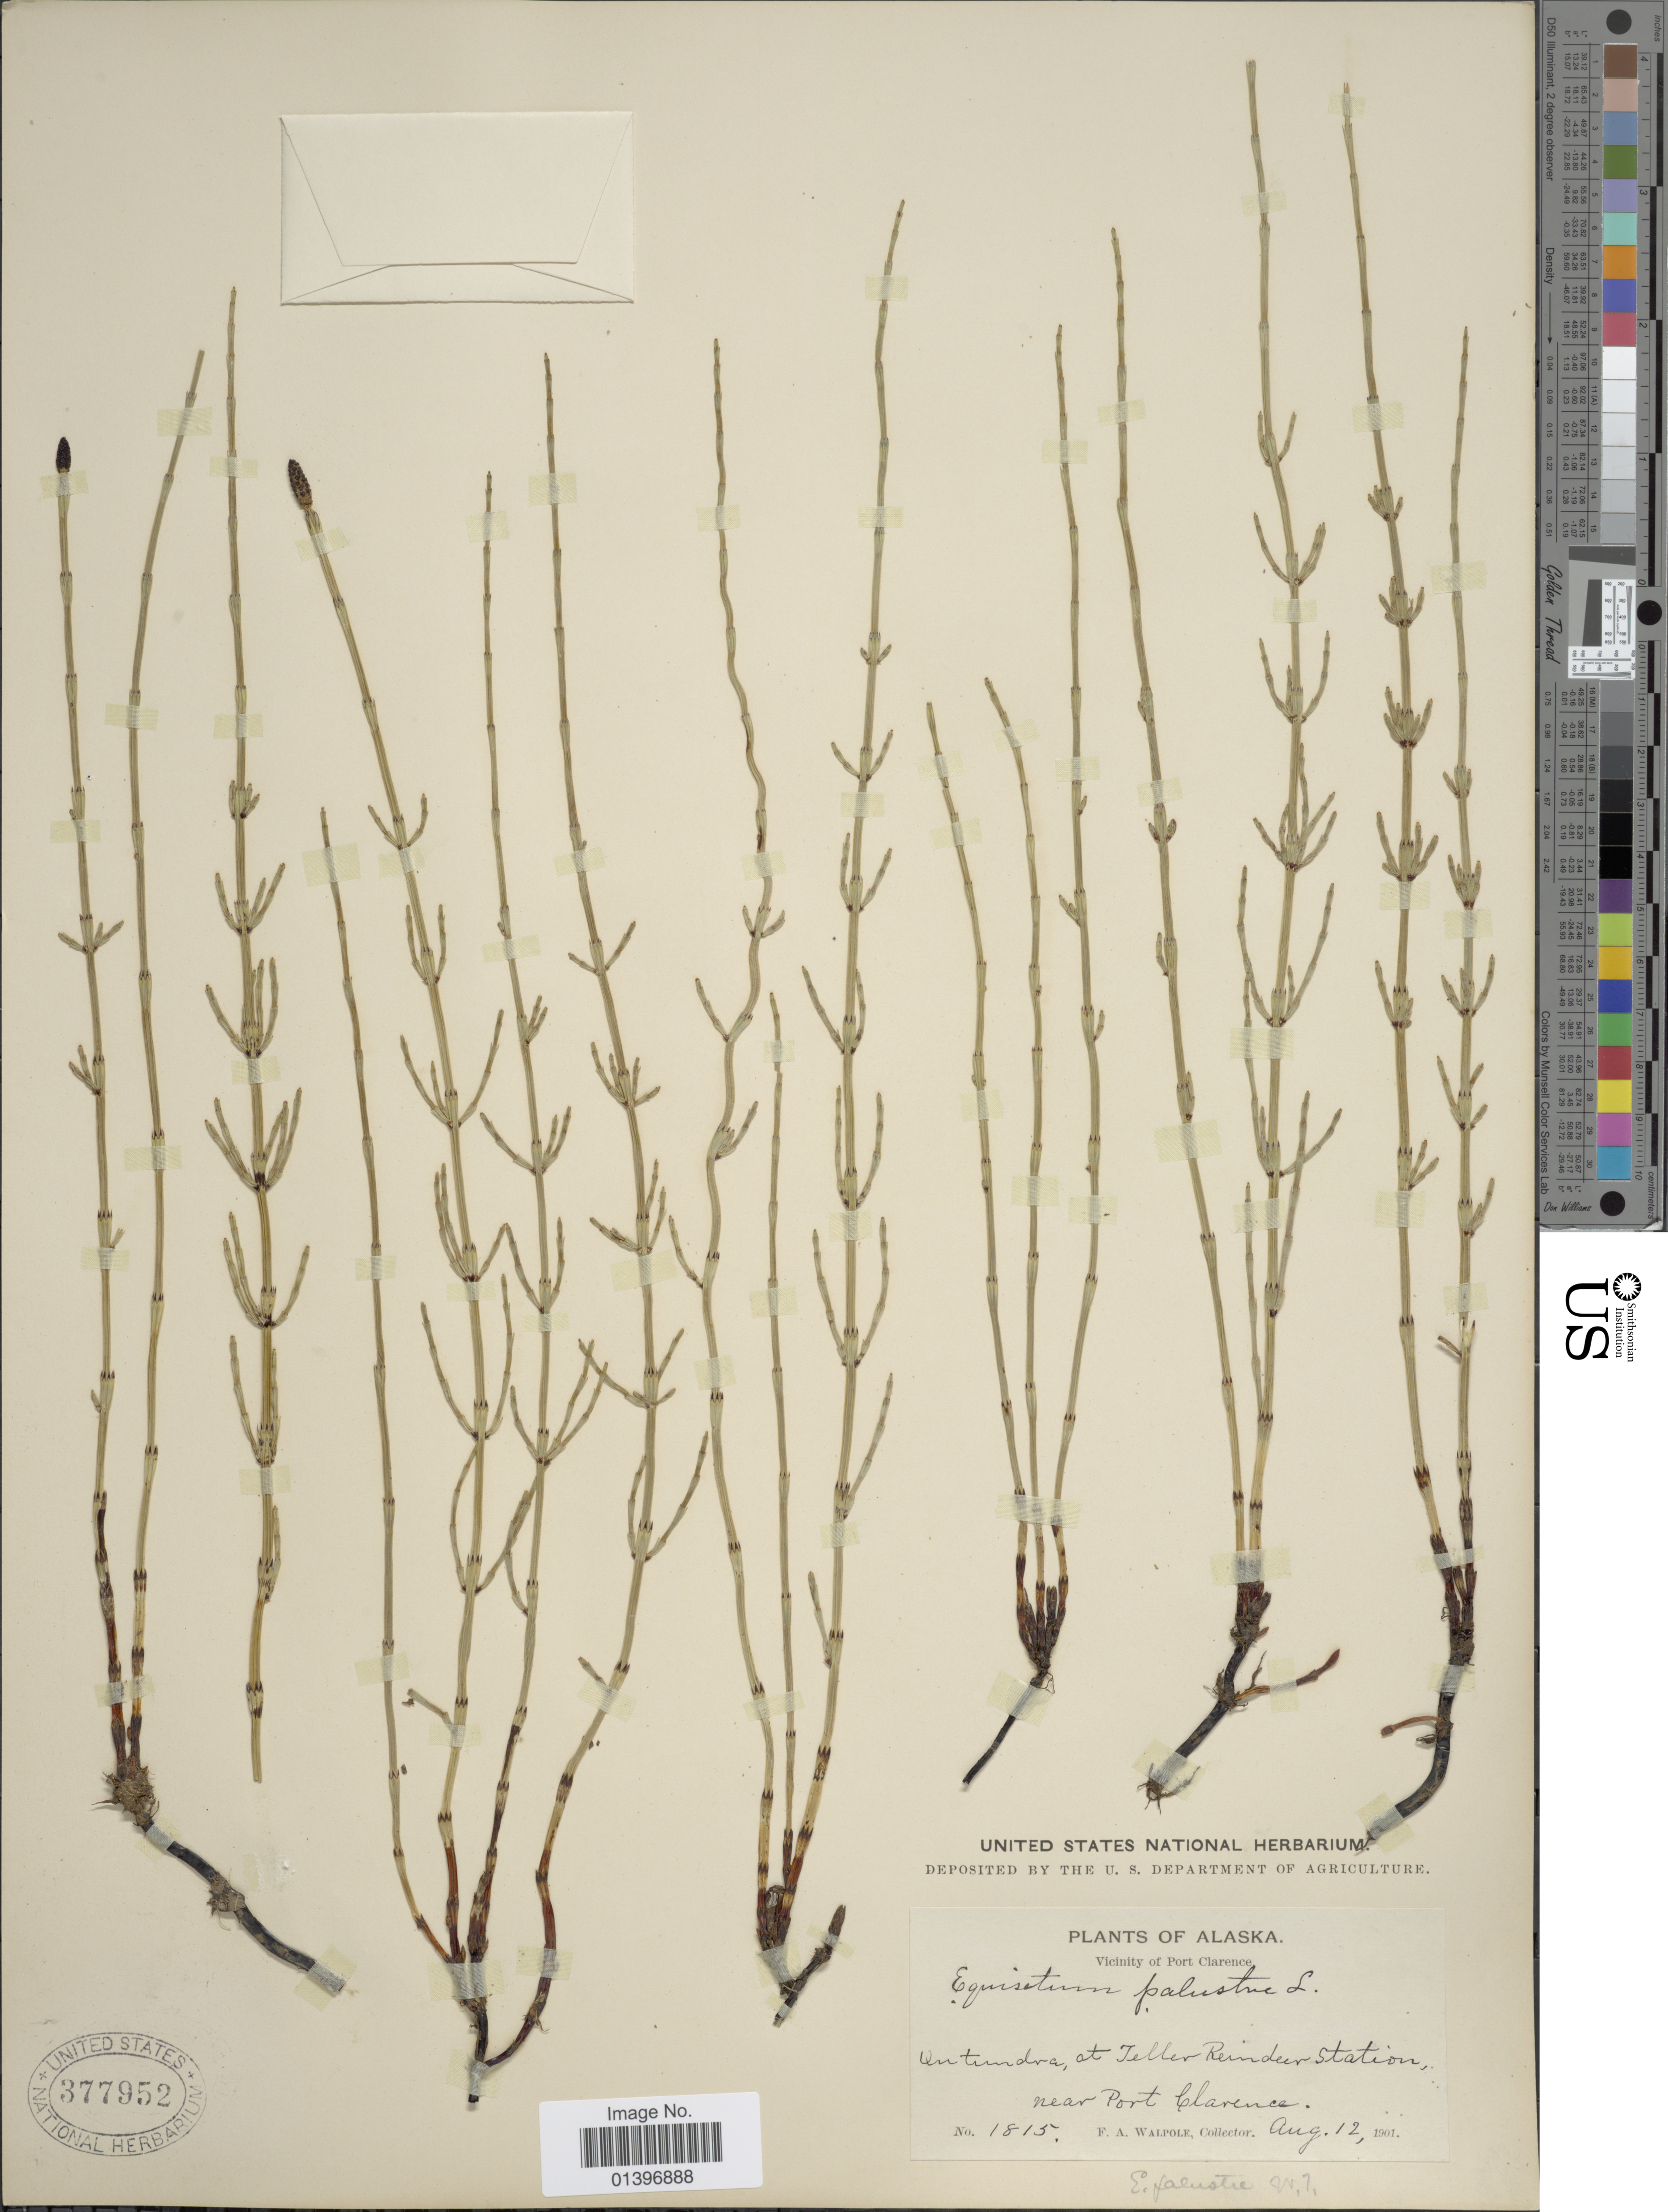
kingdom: Plantae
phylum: Tracheophyta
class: Polypodiopsida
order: Equisetales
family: Equisetaceae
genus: Equisetum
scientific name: Equisetum palustre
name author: L.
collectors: F. Walpole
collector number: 1815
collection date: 1901-08-12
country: United States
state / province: Alaska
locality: Ontundra, at Teller Reindeer Station near Port Clarence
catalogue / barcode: US 377952